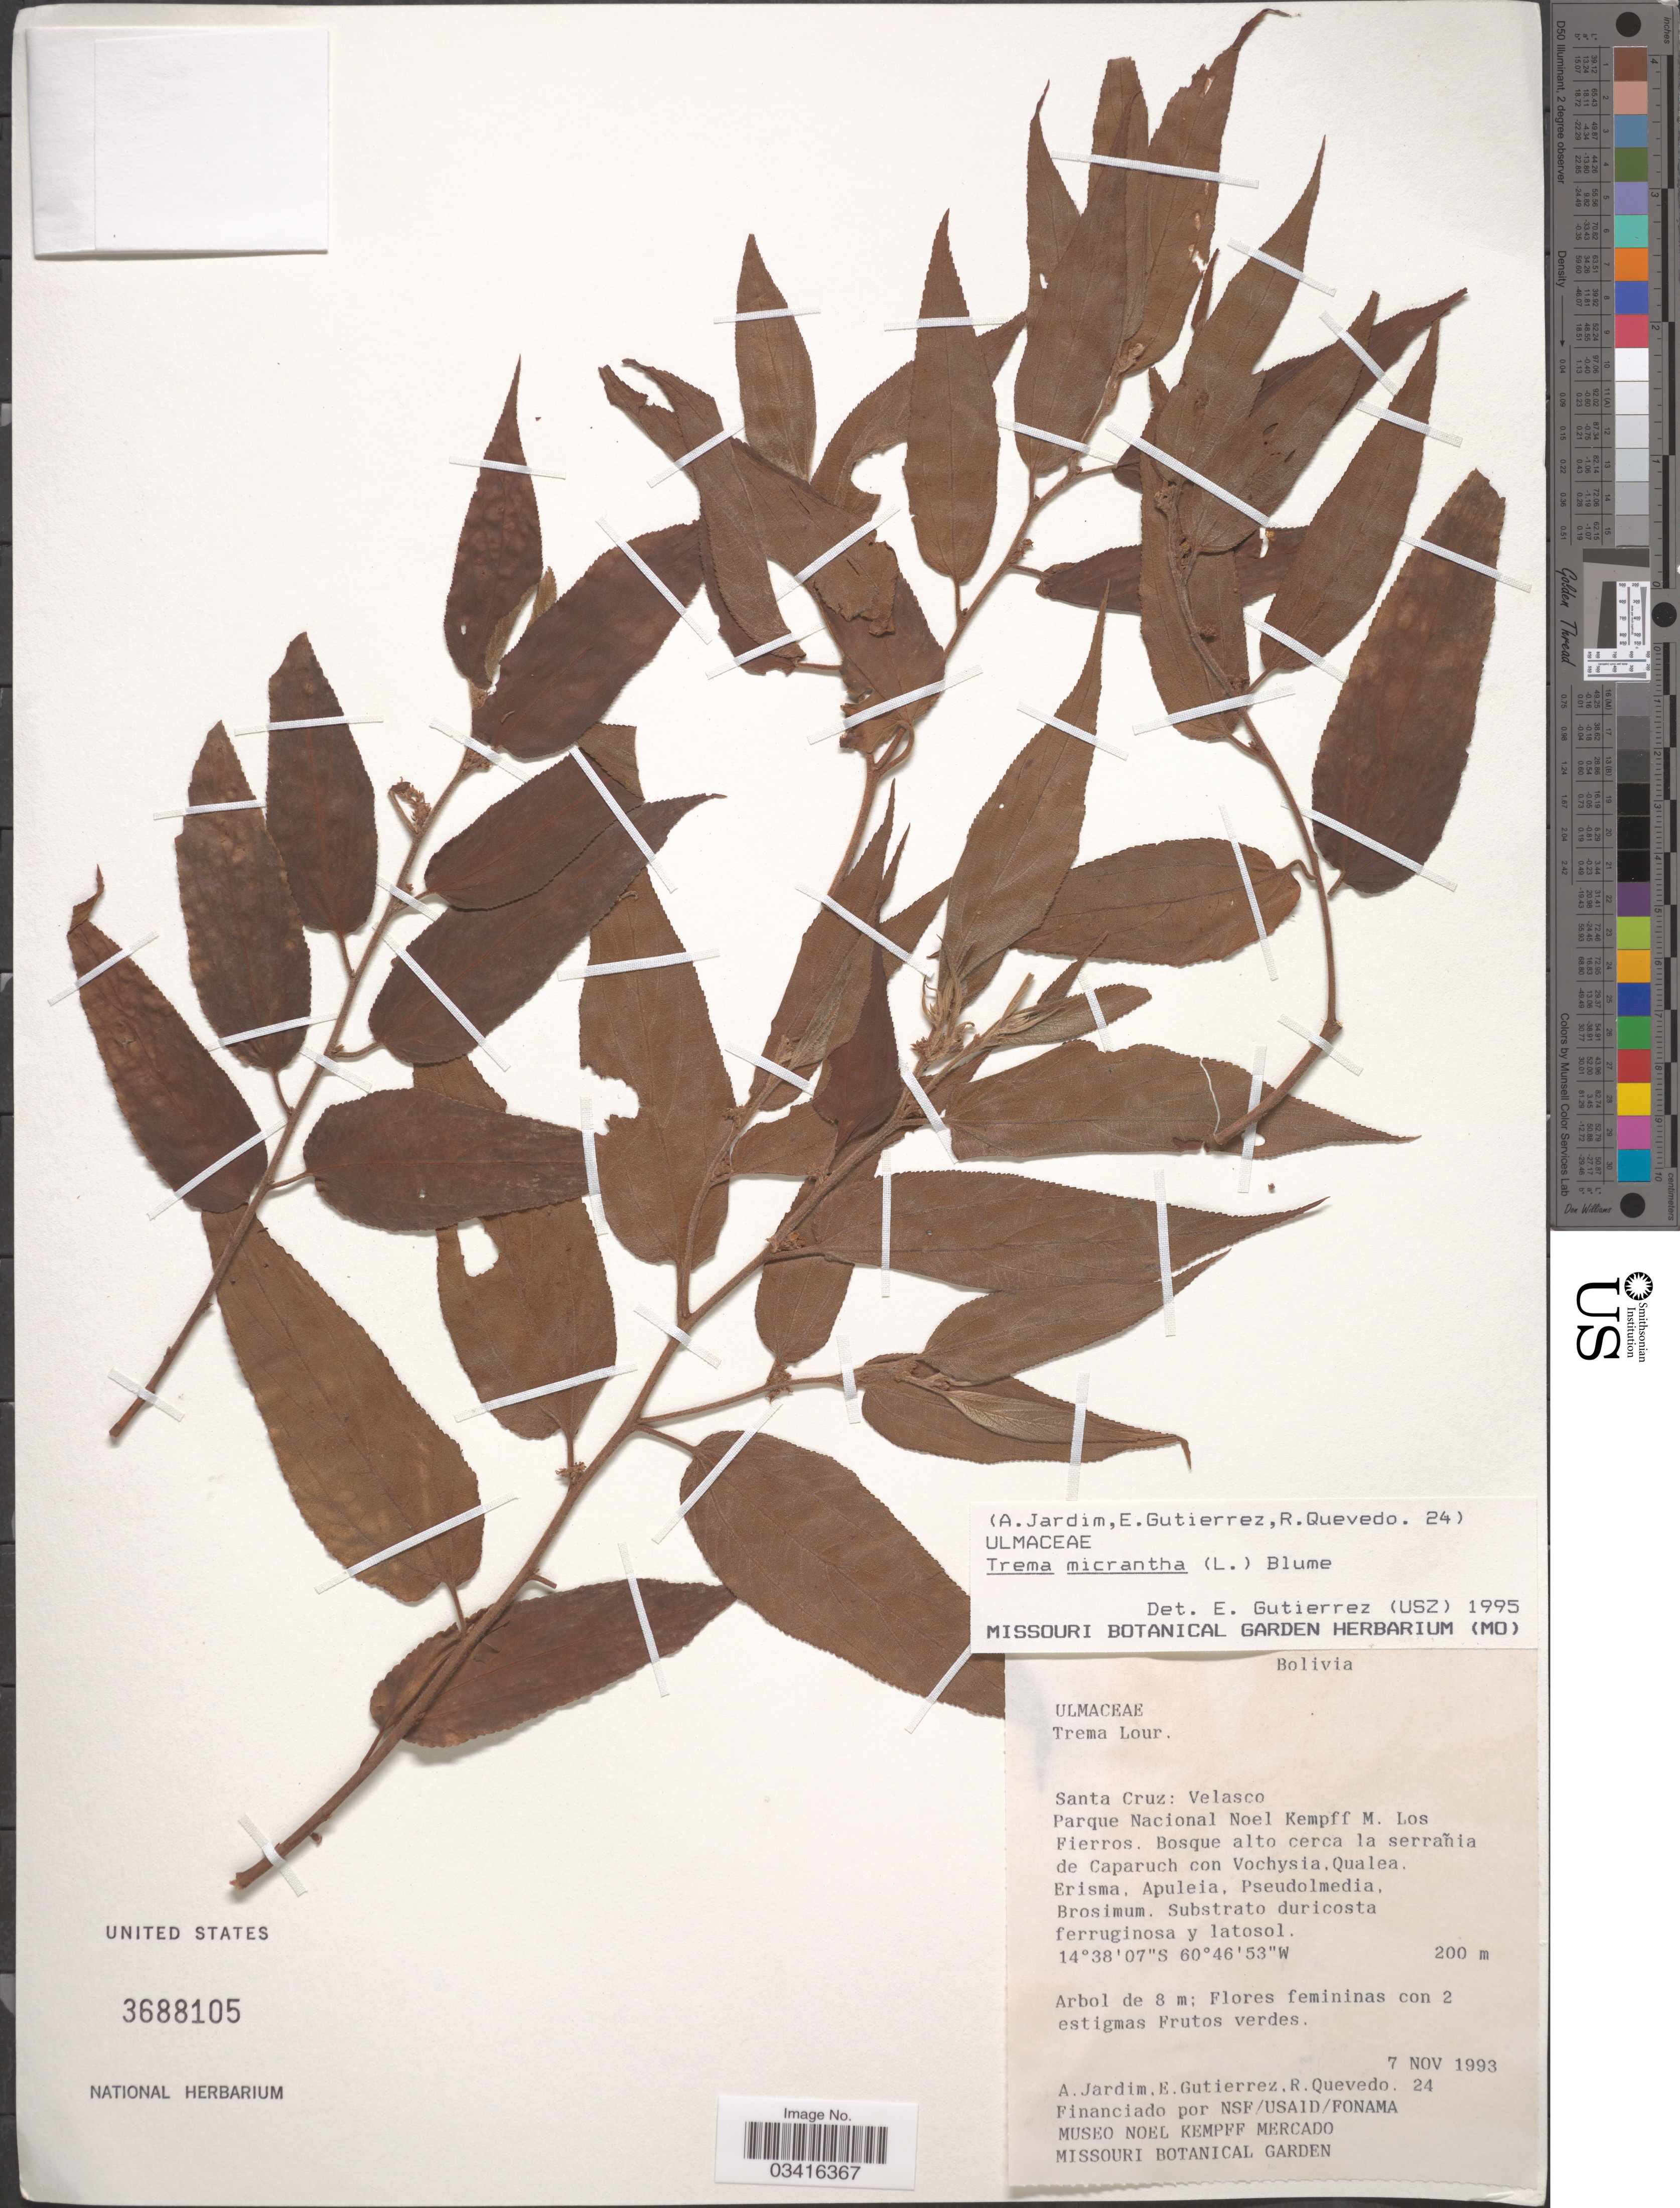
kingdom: Plantae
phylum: Tracheophyta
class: Magnoliopsida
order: Rosales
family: Cannabaceae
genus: Trema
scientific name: Trema micranthum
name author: (L.) Blume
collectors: A. Jardim, E. Gutiérrez & R. Quevedo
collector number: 24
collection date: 1993-11-07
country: Bolivia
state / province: Santa Cruz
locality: Velasco. Parque Nacional Noel Kempff M. Los Fierros.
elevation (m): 200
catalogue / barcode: US 3688105